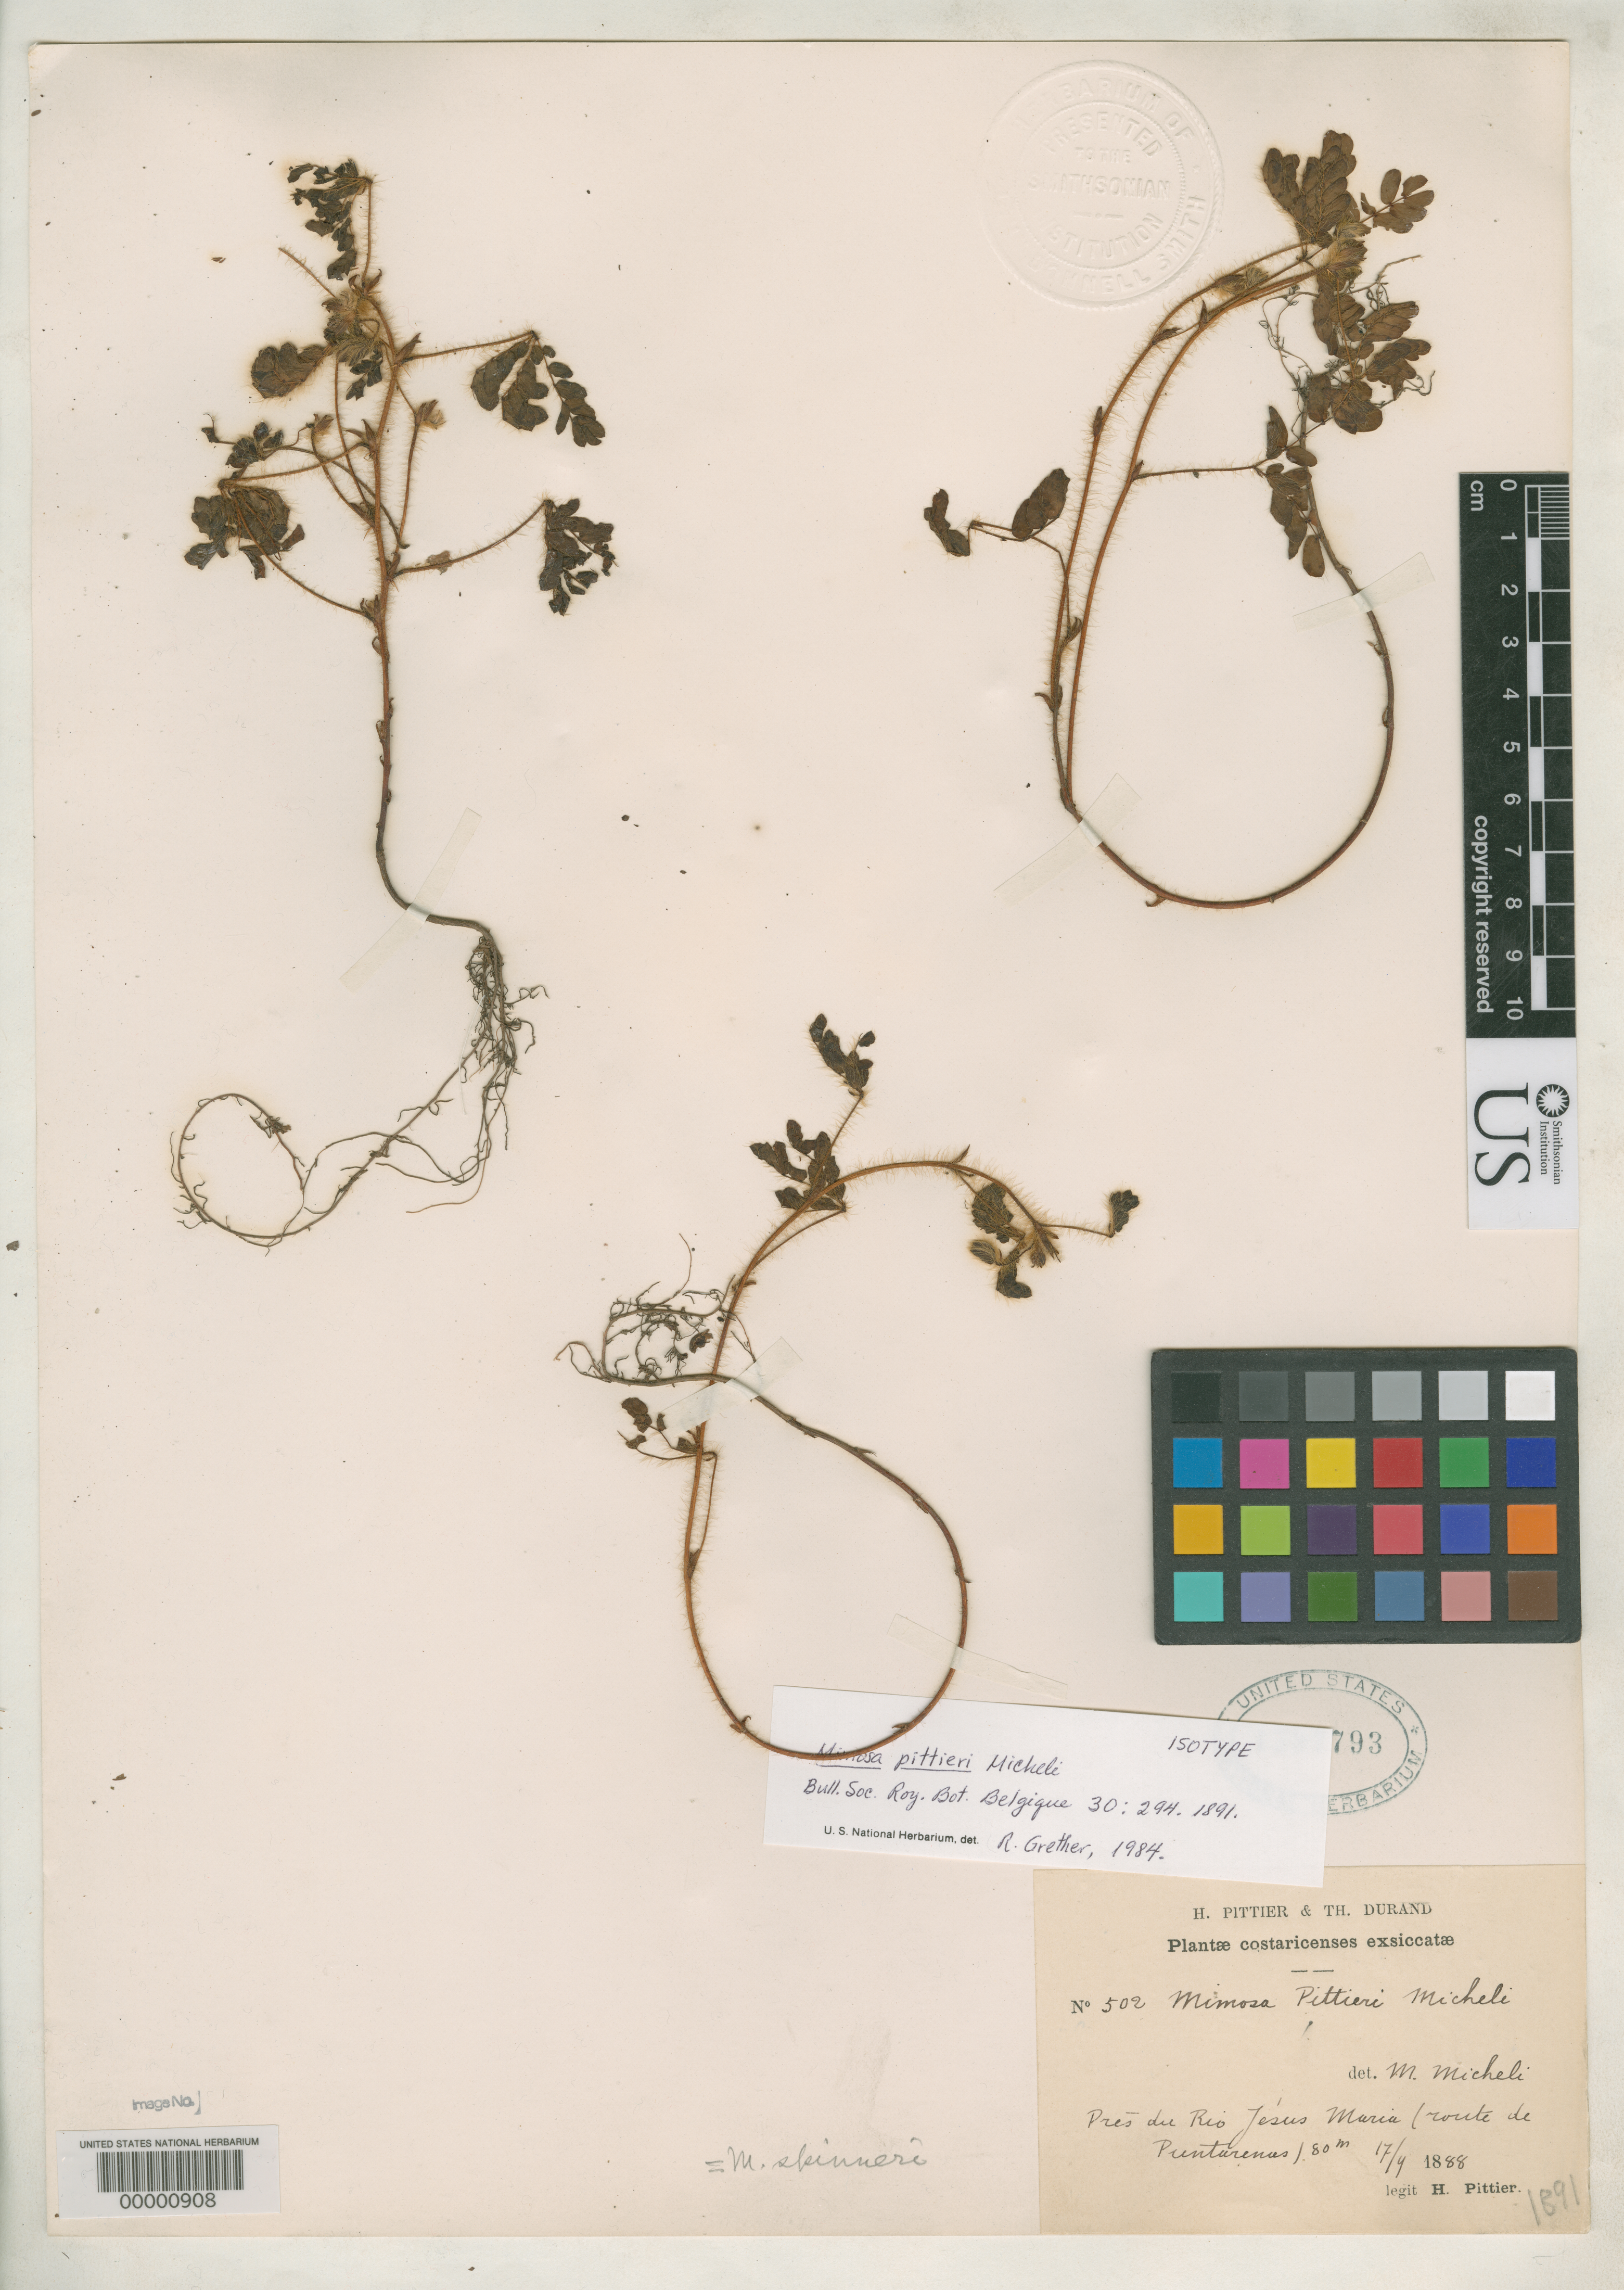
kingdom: Plantae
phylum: Tracheophyta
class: Magnoliopsida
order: Fabales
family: Fabaceae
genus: Mimosa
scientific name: Mimosa pittieri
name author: Micheli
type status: Holotype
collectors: H. F. Pittier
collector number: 502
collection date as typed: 17 --- 1888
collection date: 1888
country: Costa Rica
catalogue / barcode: US 1337793